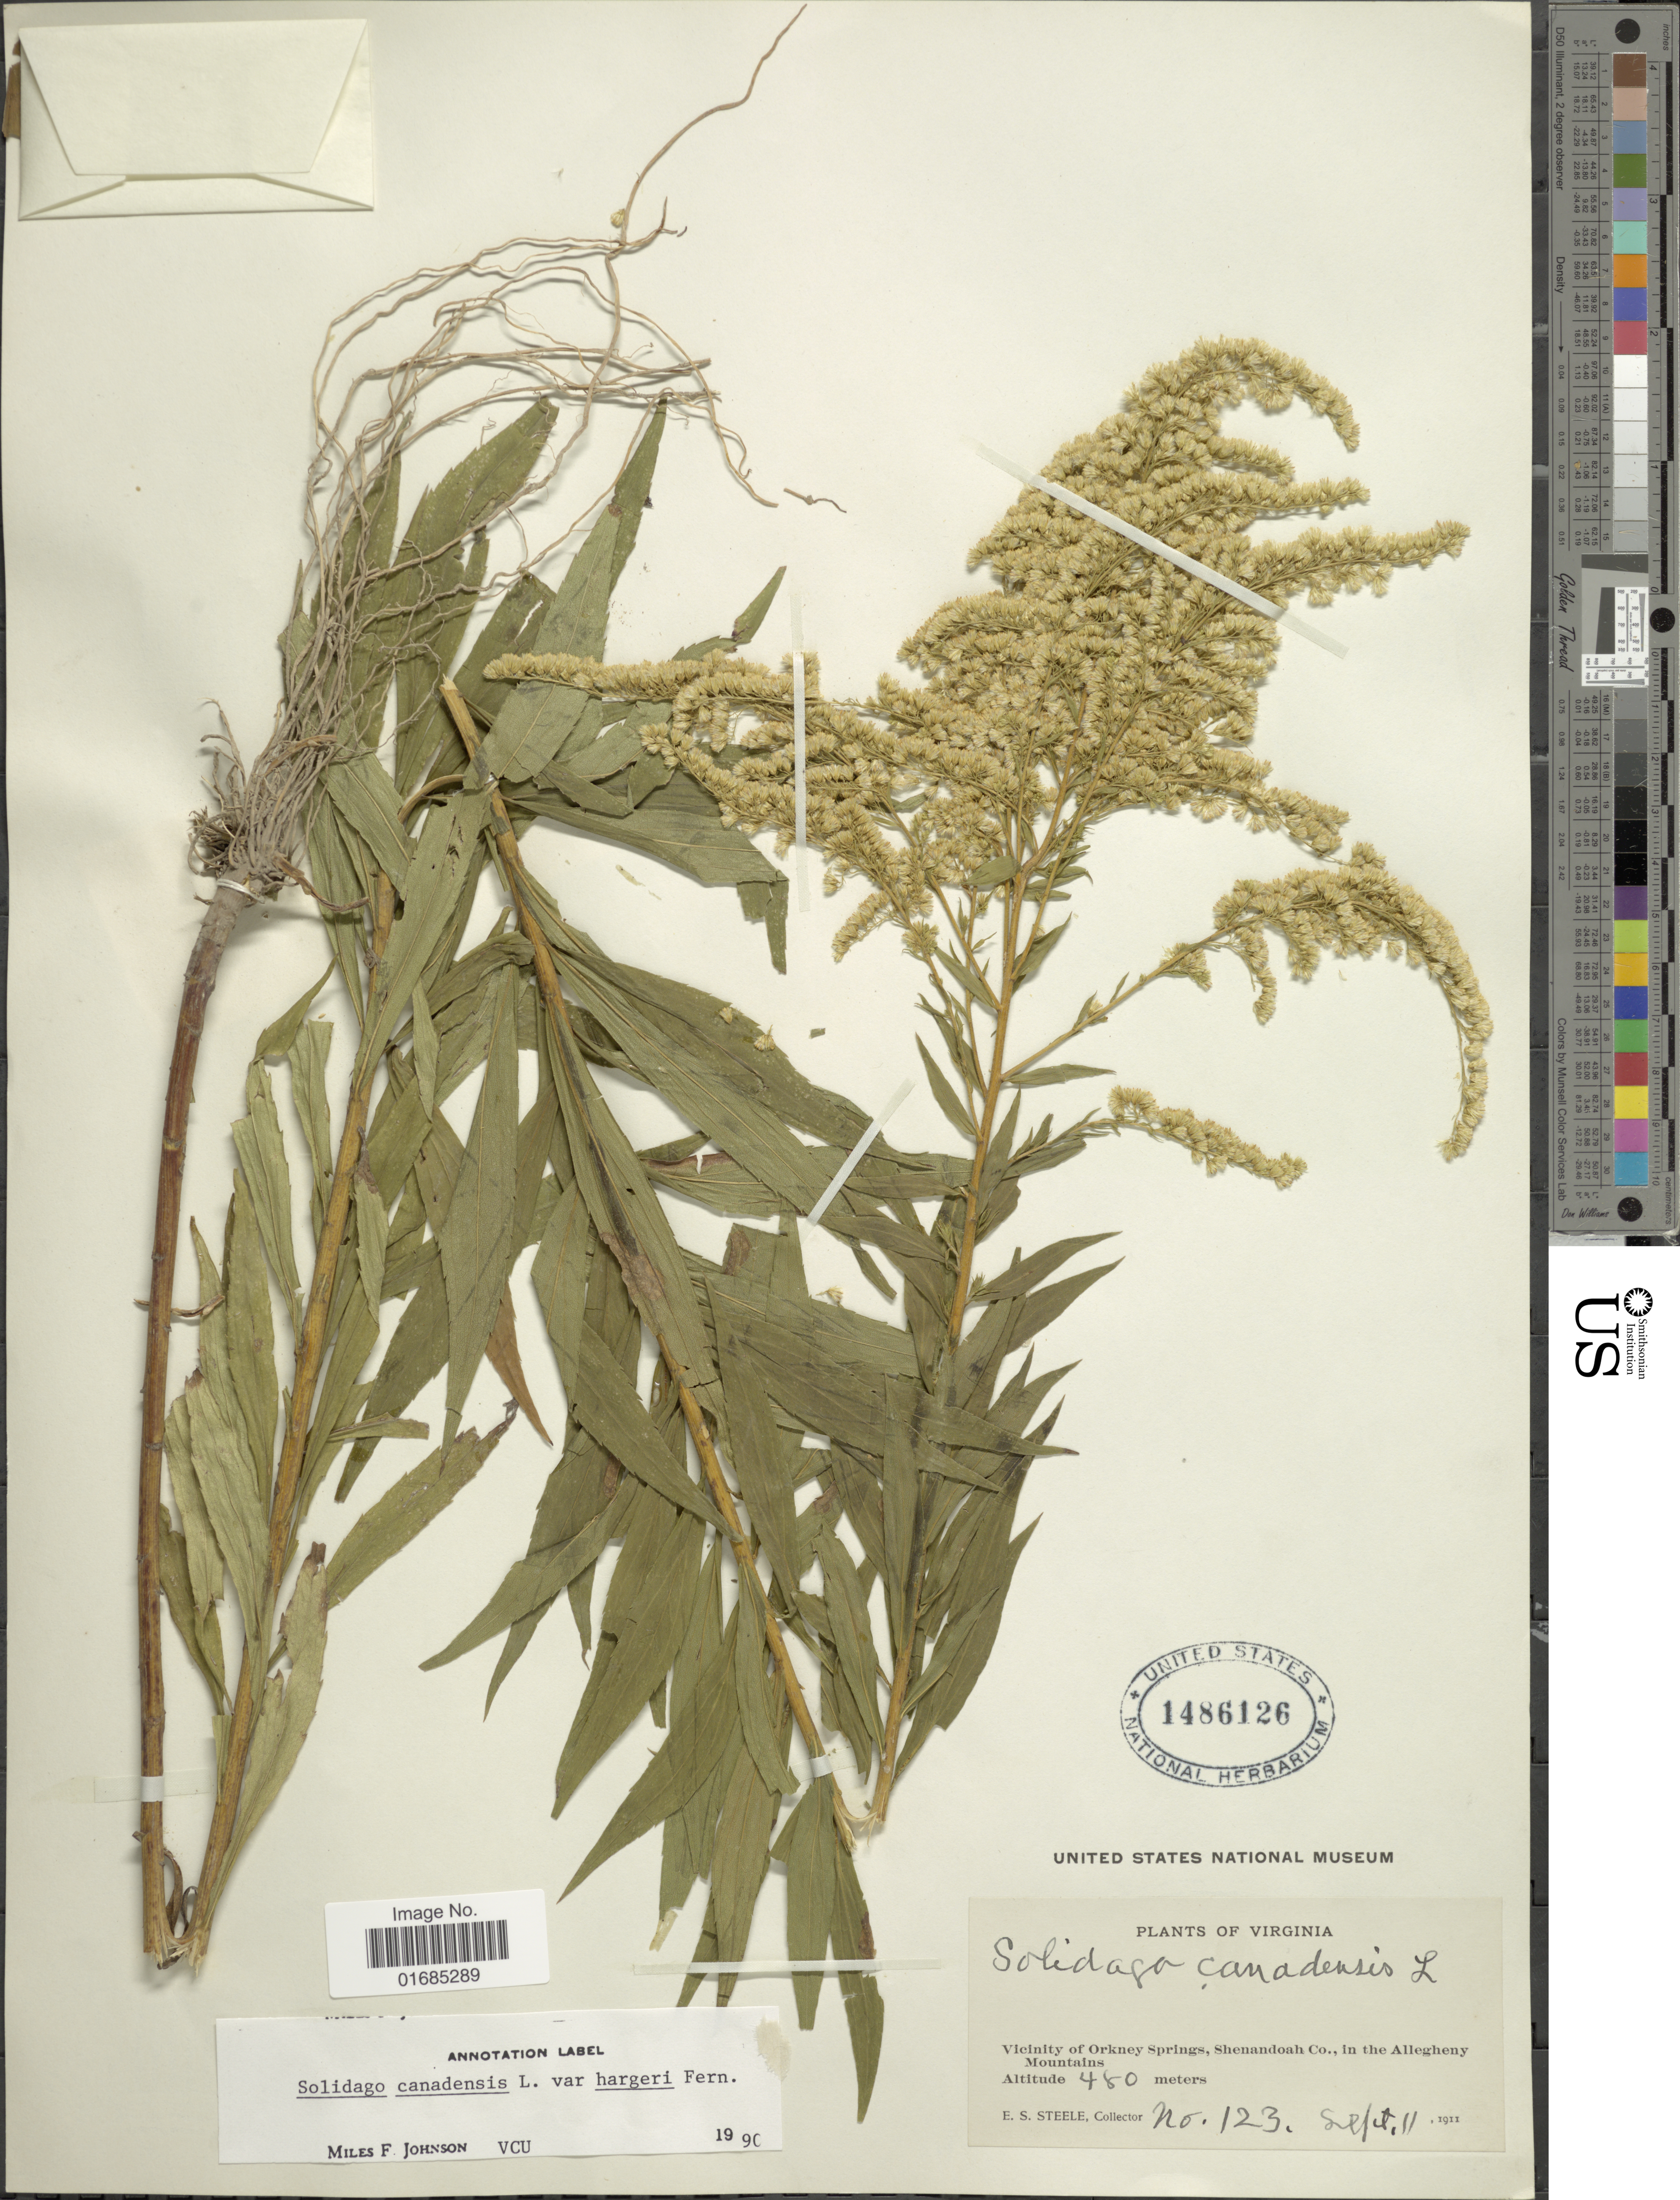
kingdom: Plantae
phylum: Tracheophyta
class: Magnoliopsida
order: Asterales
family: Asteraceae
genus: Solidago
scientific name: Solidago canadensis var. canadensis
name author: L.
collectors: E. Steele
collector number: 123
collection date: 1911-09-11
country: United States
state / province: Virginia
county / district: Shenandoah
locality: Vicinity of Orkney Springs, Shenandoah Co., in the Allegheny Mountains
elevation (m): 480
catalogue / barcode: US 1486126